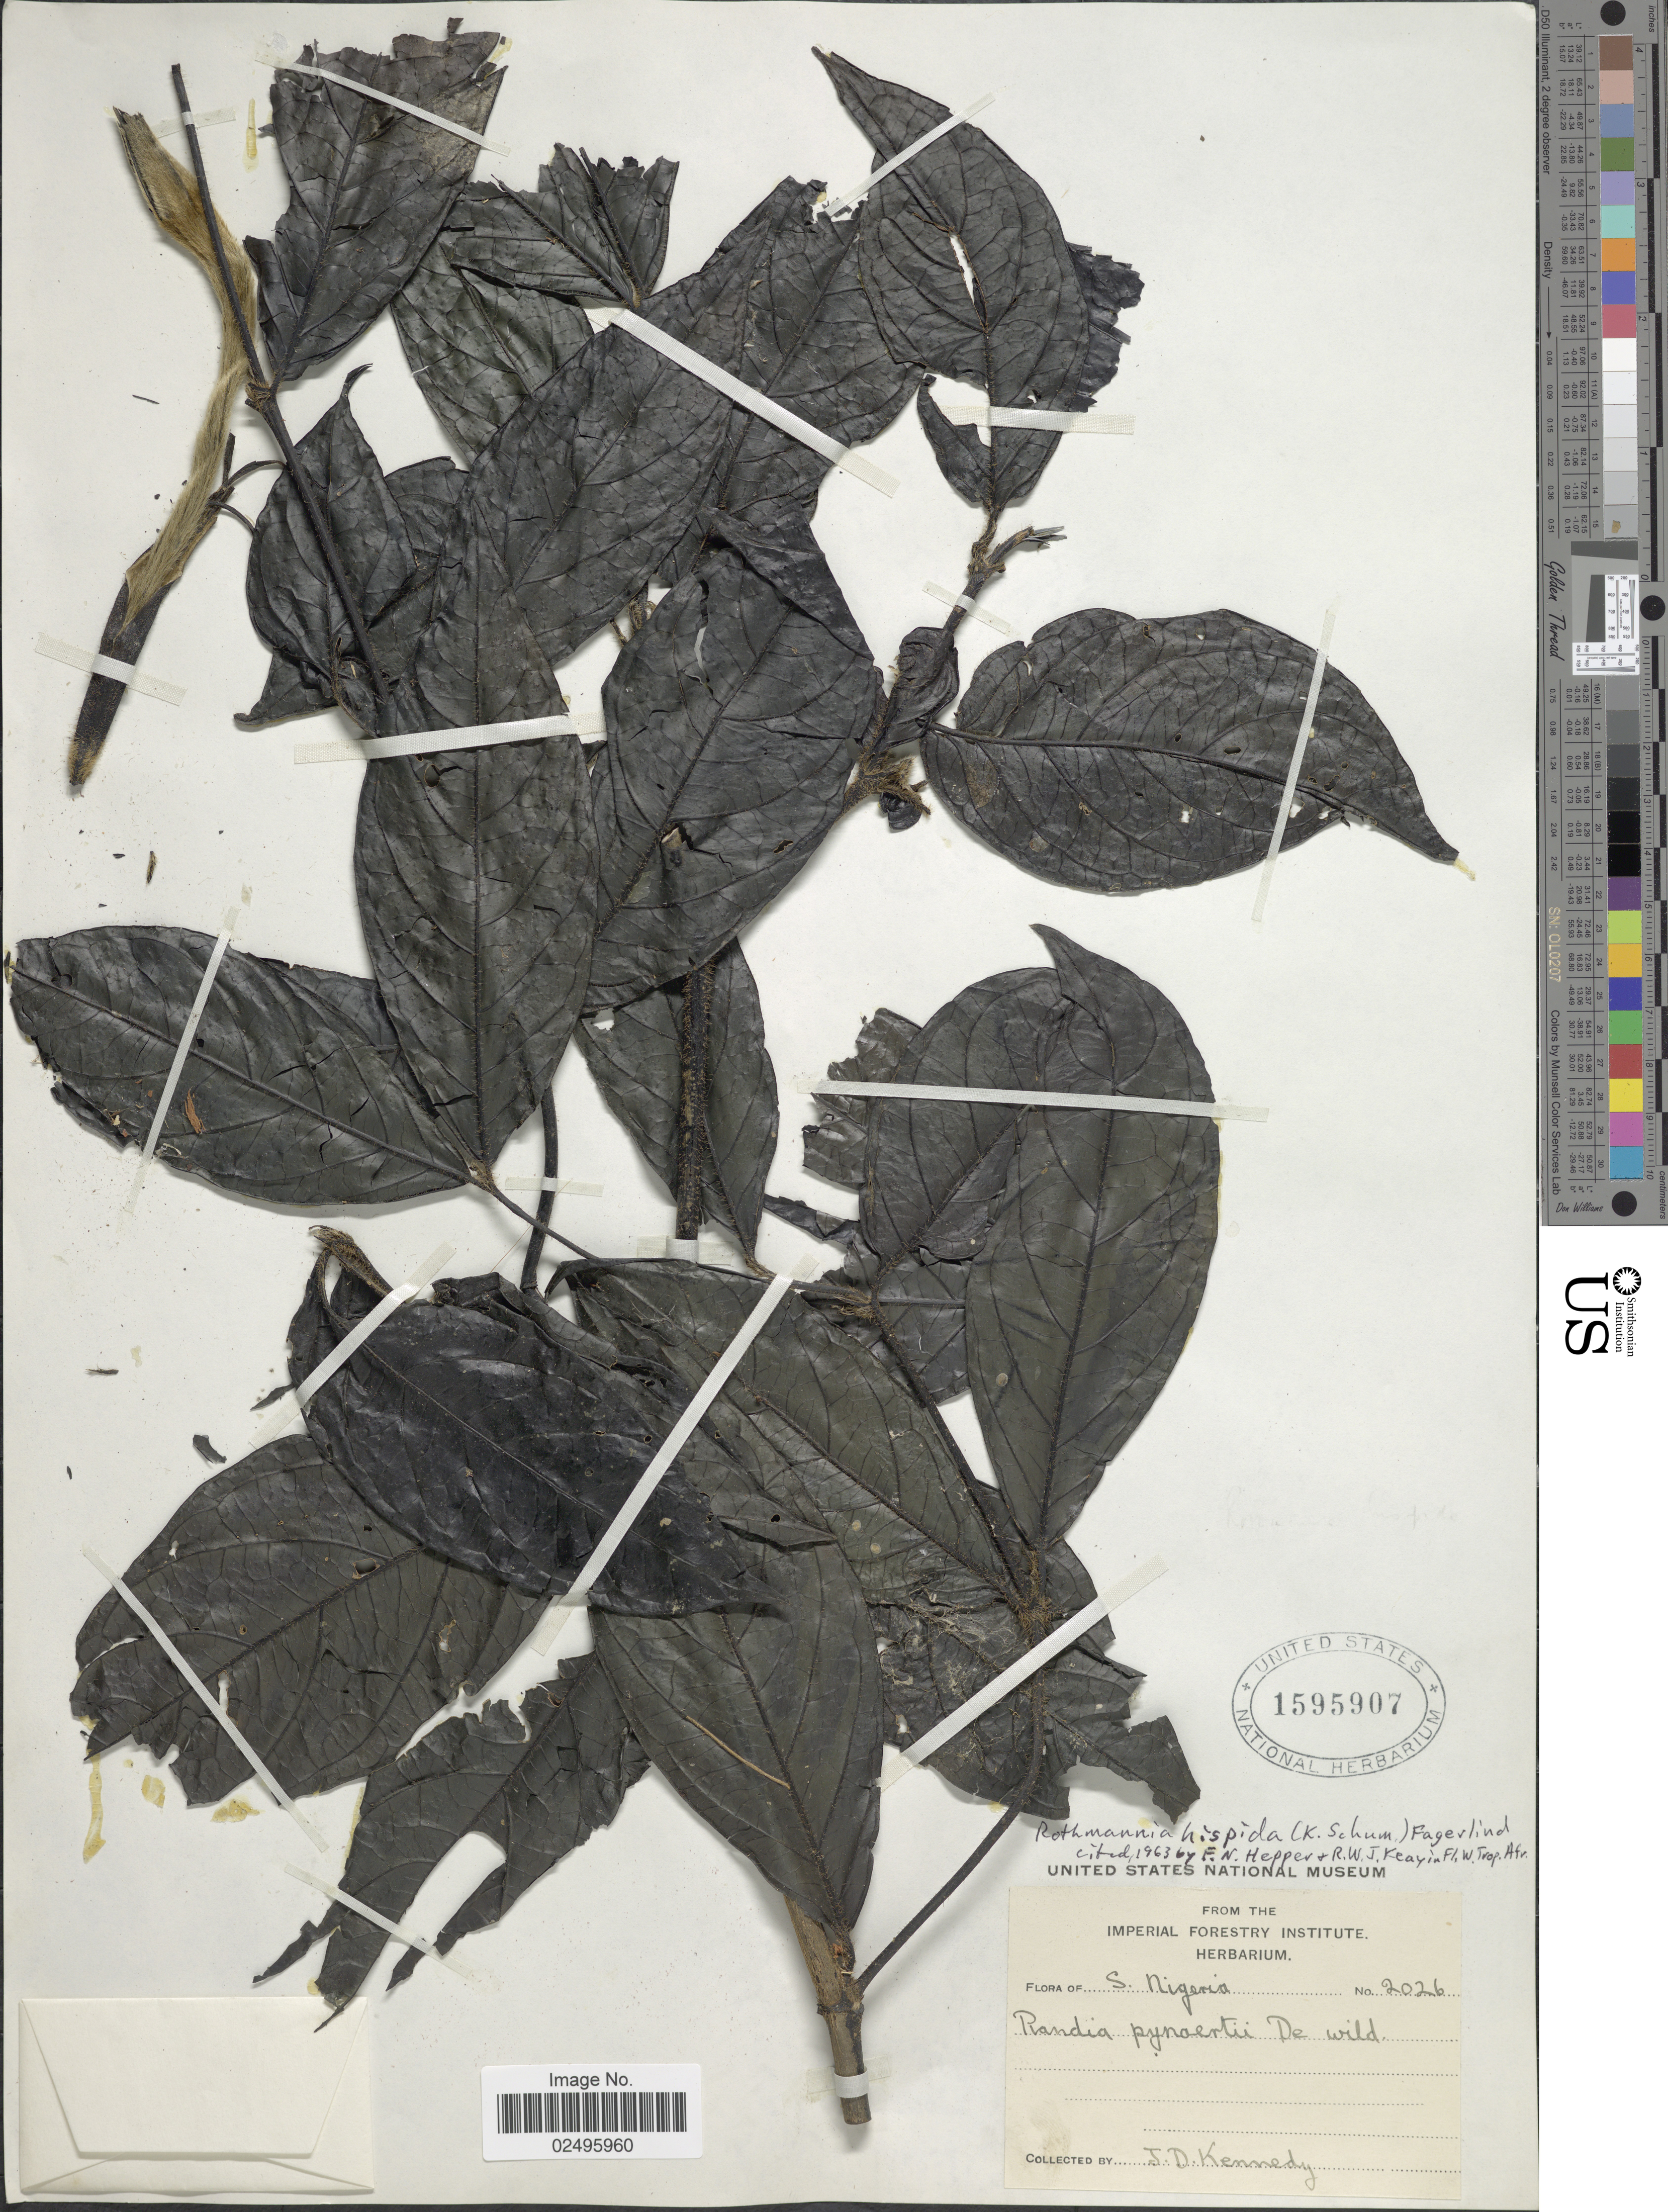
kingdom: Plantae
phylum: Tracheophyta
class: Magnoliopsida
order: Gentianales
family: Rubiaceae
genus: Rothmannia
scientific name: Rothmannia hispida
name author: (K. Schum.) Fagerl.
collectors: J. D. Kennedy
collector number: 2026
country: Nigeria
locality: S. Nigeria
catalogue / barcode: US 1595907